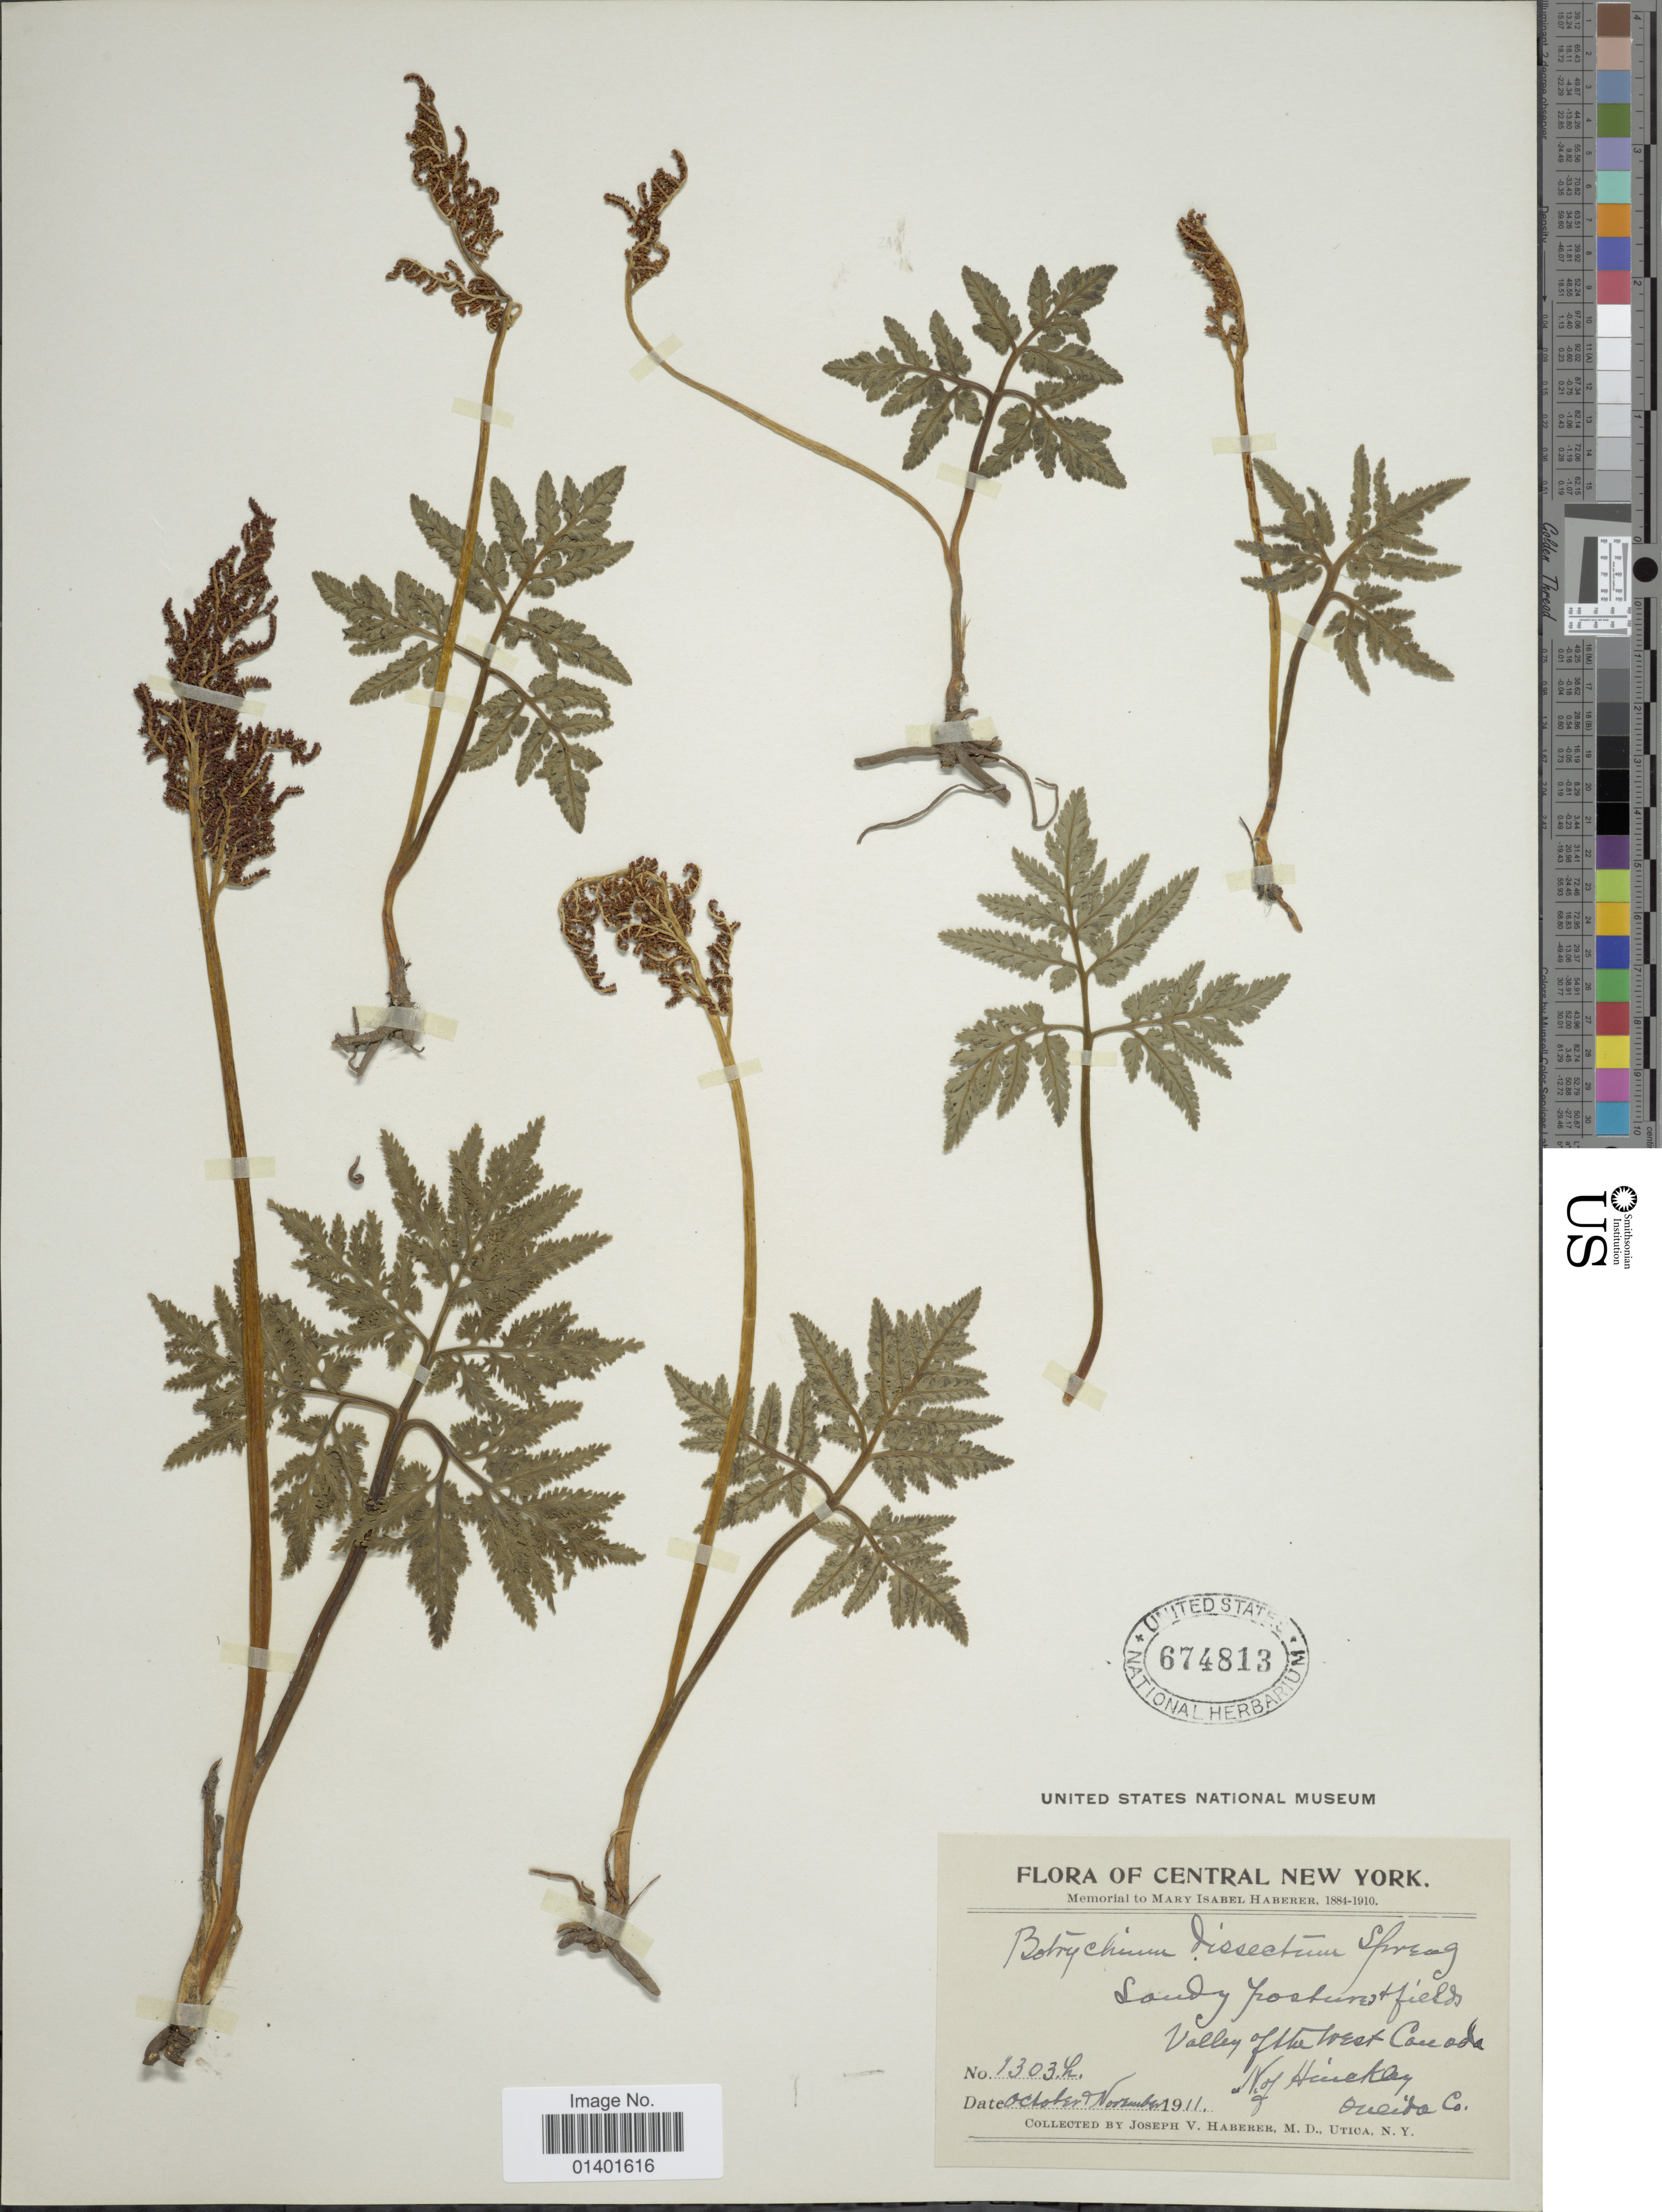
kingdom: Plantae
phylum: Tracheophyta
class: Polypodiopsida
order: Ophioglossales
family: Ophioglossaceae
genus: Botrychium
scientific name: Botrychium dissectum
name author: Spreng.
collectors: J. V. Haberer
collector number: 1303h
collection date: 1911-10/1911-11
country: United States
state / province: New York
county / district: Oneida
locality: Central New york, Valley of the West Canada, N. of Hinckley, Oneida Co.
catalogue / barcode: US 674813